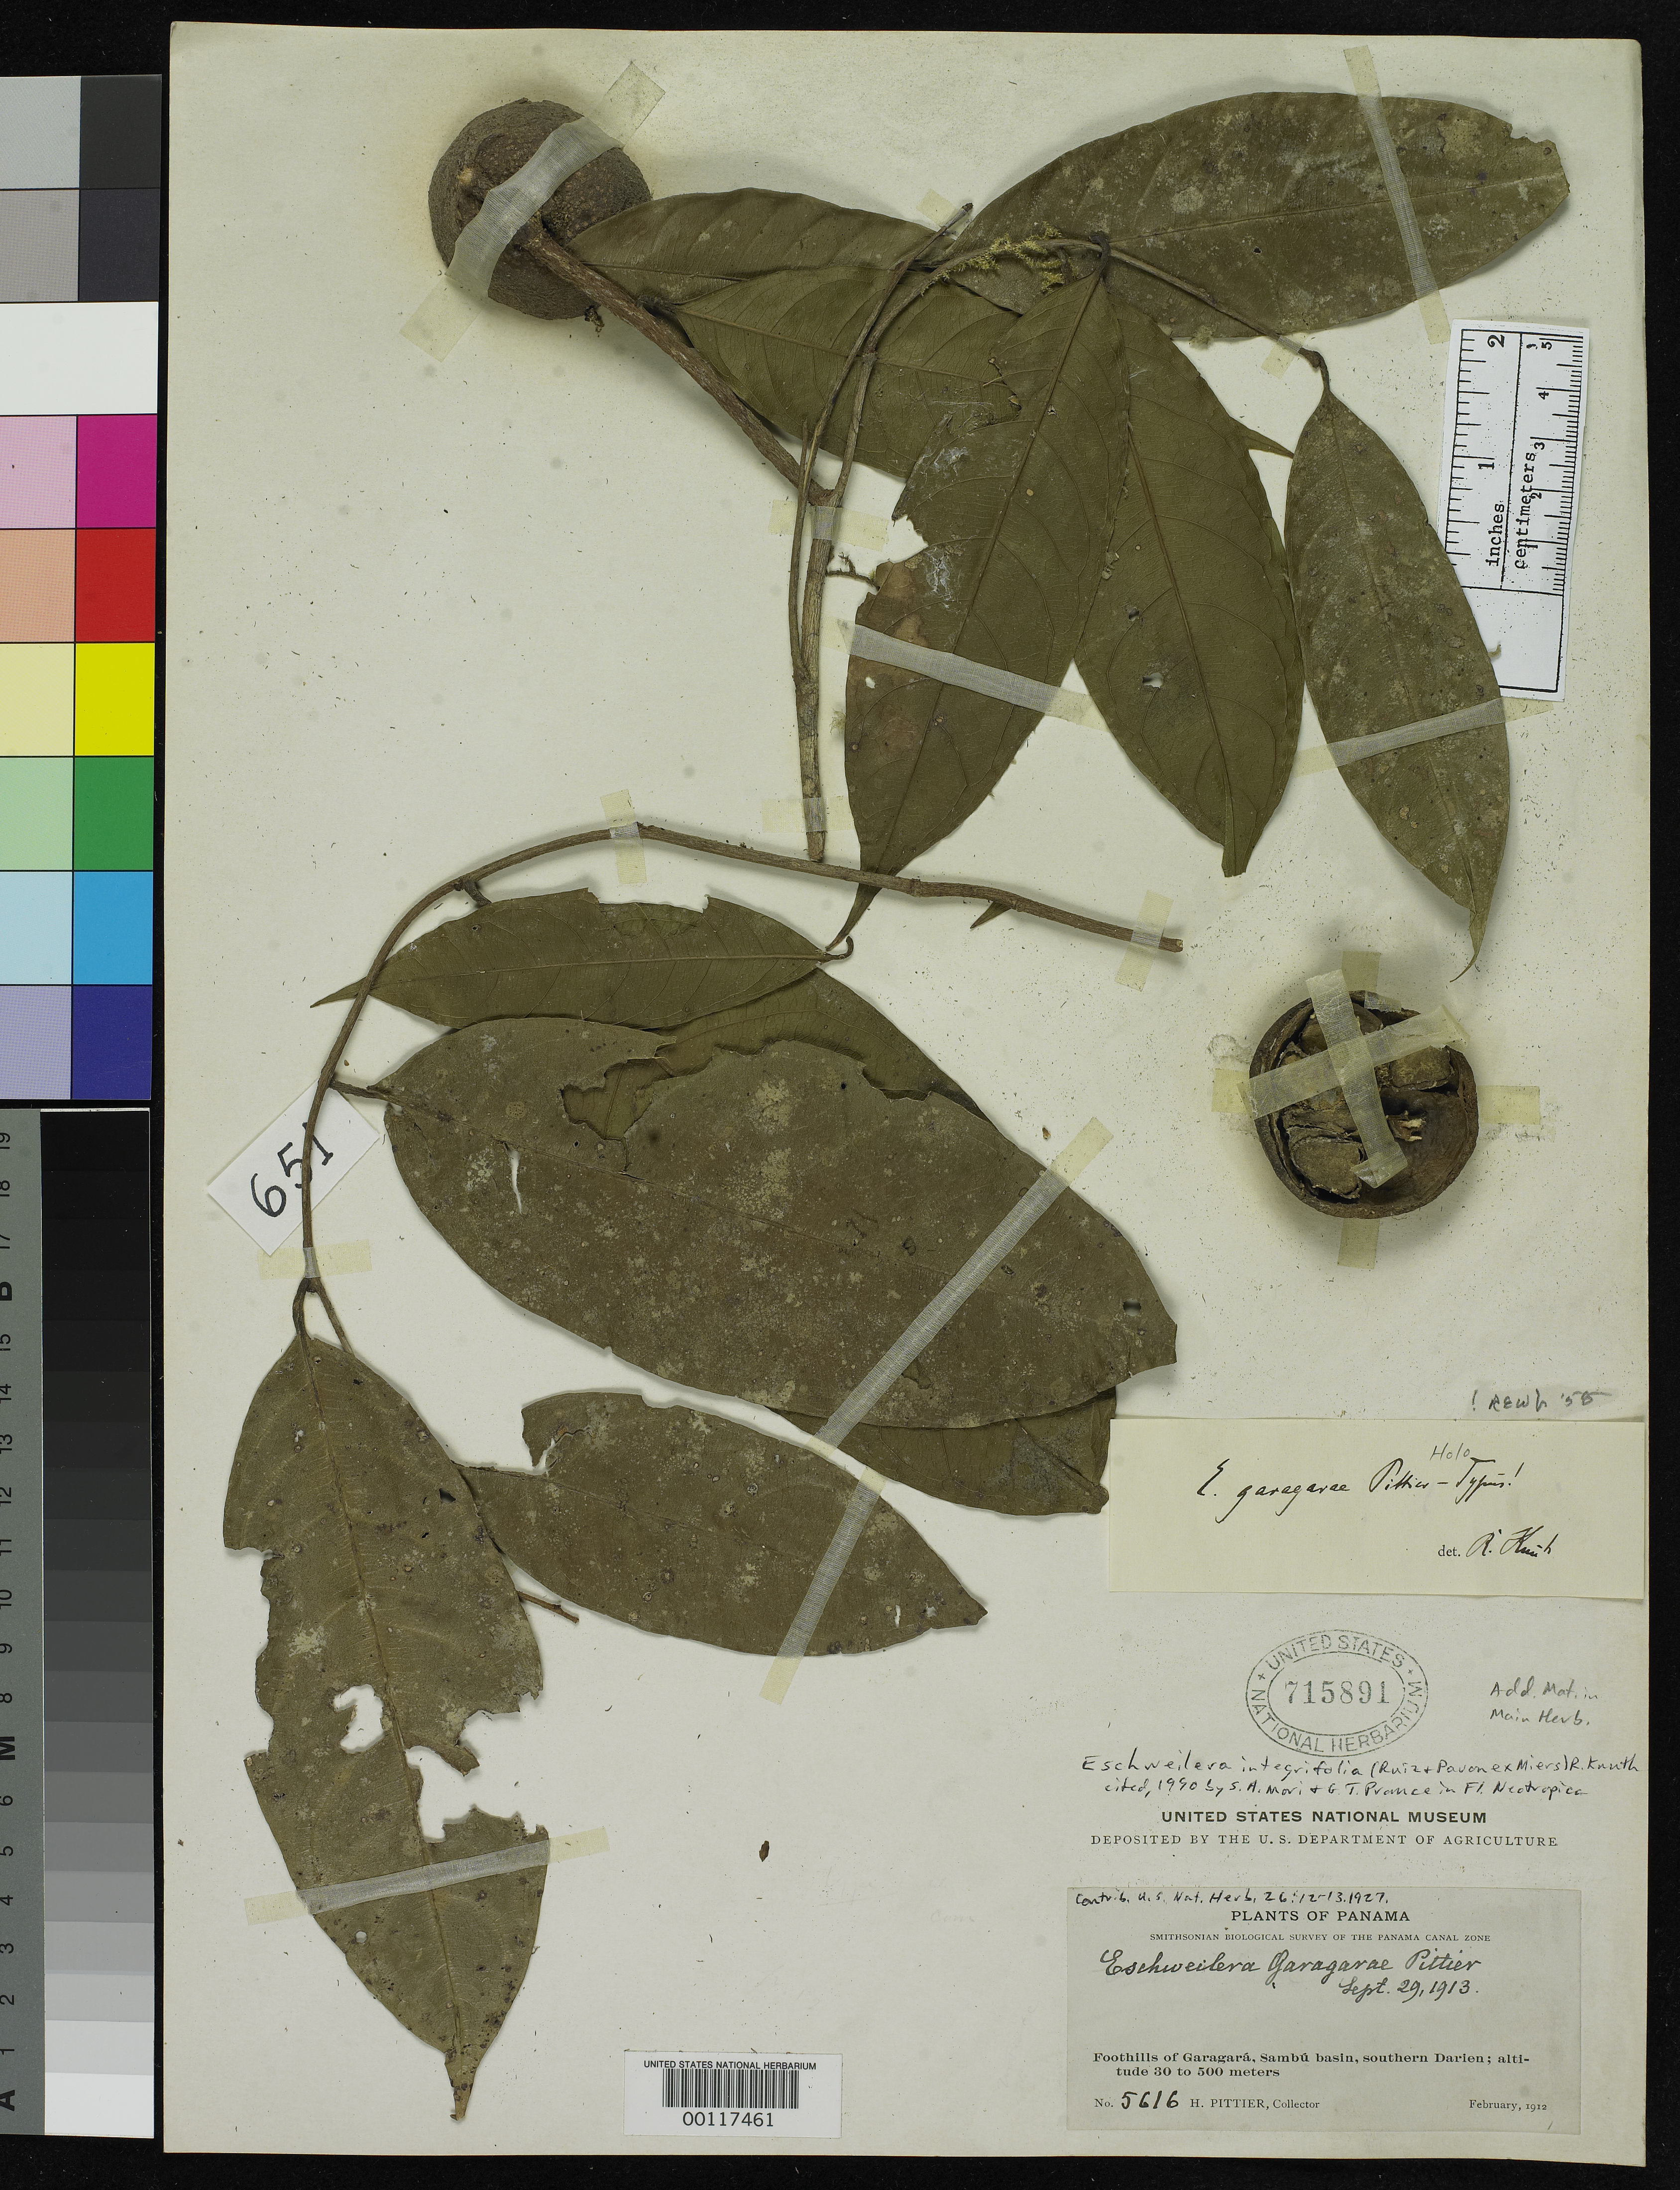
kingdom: Plantae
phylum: Tracheophyta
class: Magnoliopsida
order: Ericales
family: Lecythidaceae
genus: Eschweilera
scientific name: Eschweilera garagarae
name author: Pittier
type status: Holotype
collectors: H. F. Pittier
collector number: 5616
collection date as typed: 06 Feb 1912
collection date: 1912-02-06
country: Panama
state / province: Darién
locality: Foothills of Garagara Mountain, Sambu Basin.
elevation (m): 30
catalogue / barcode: US 715891